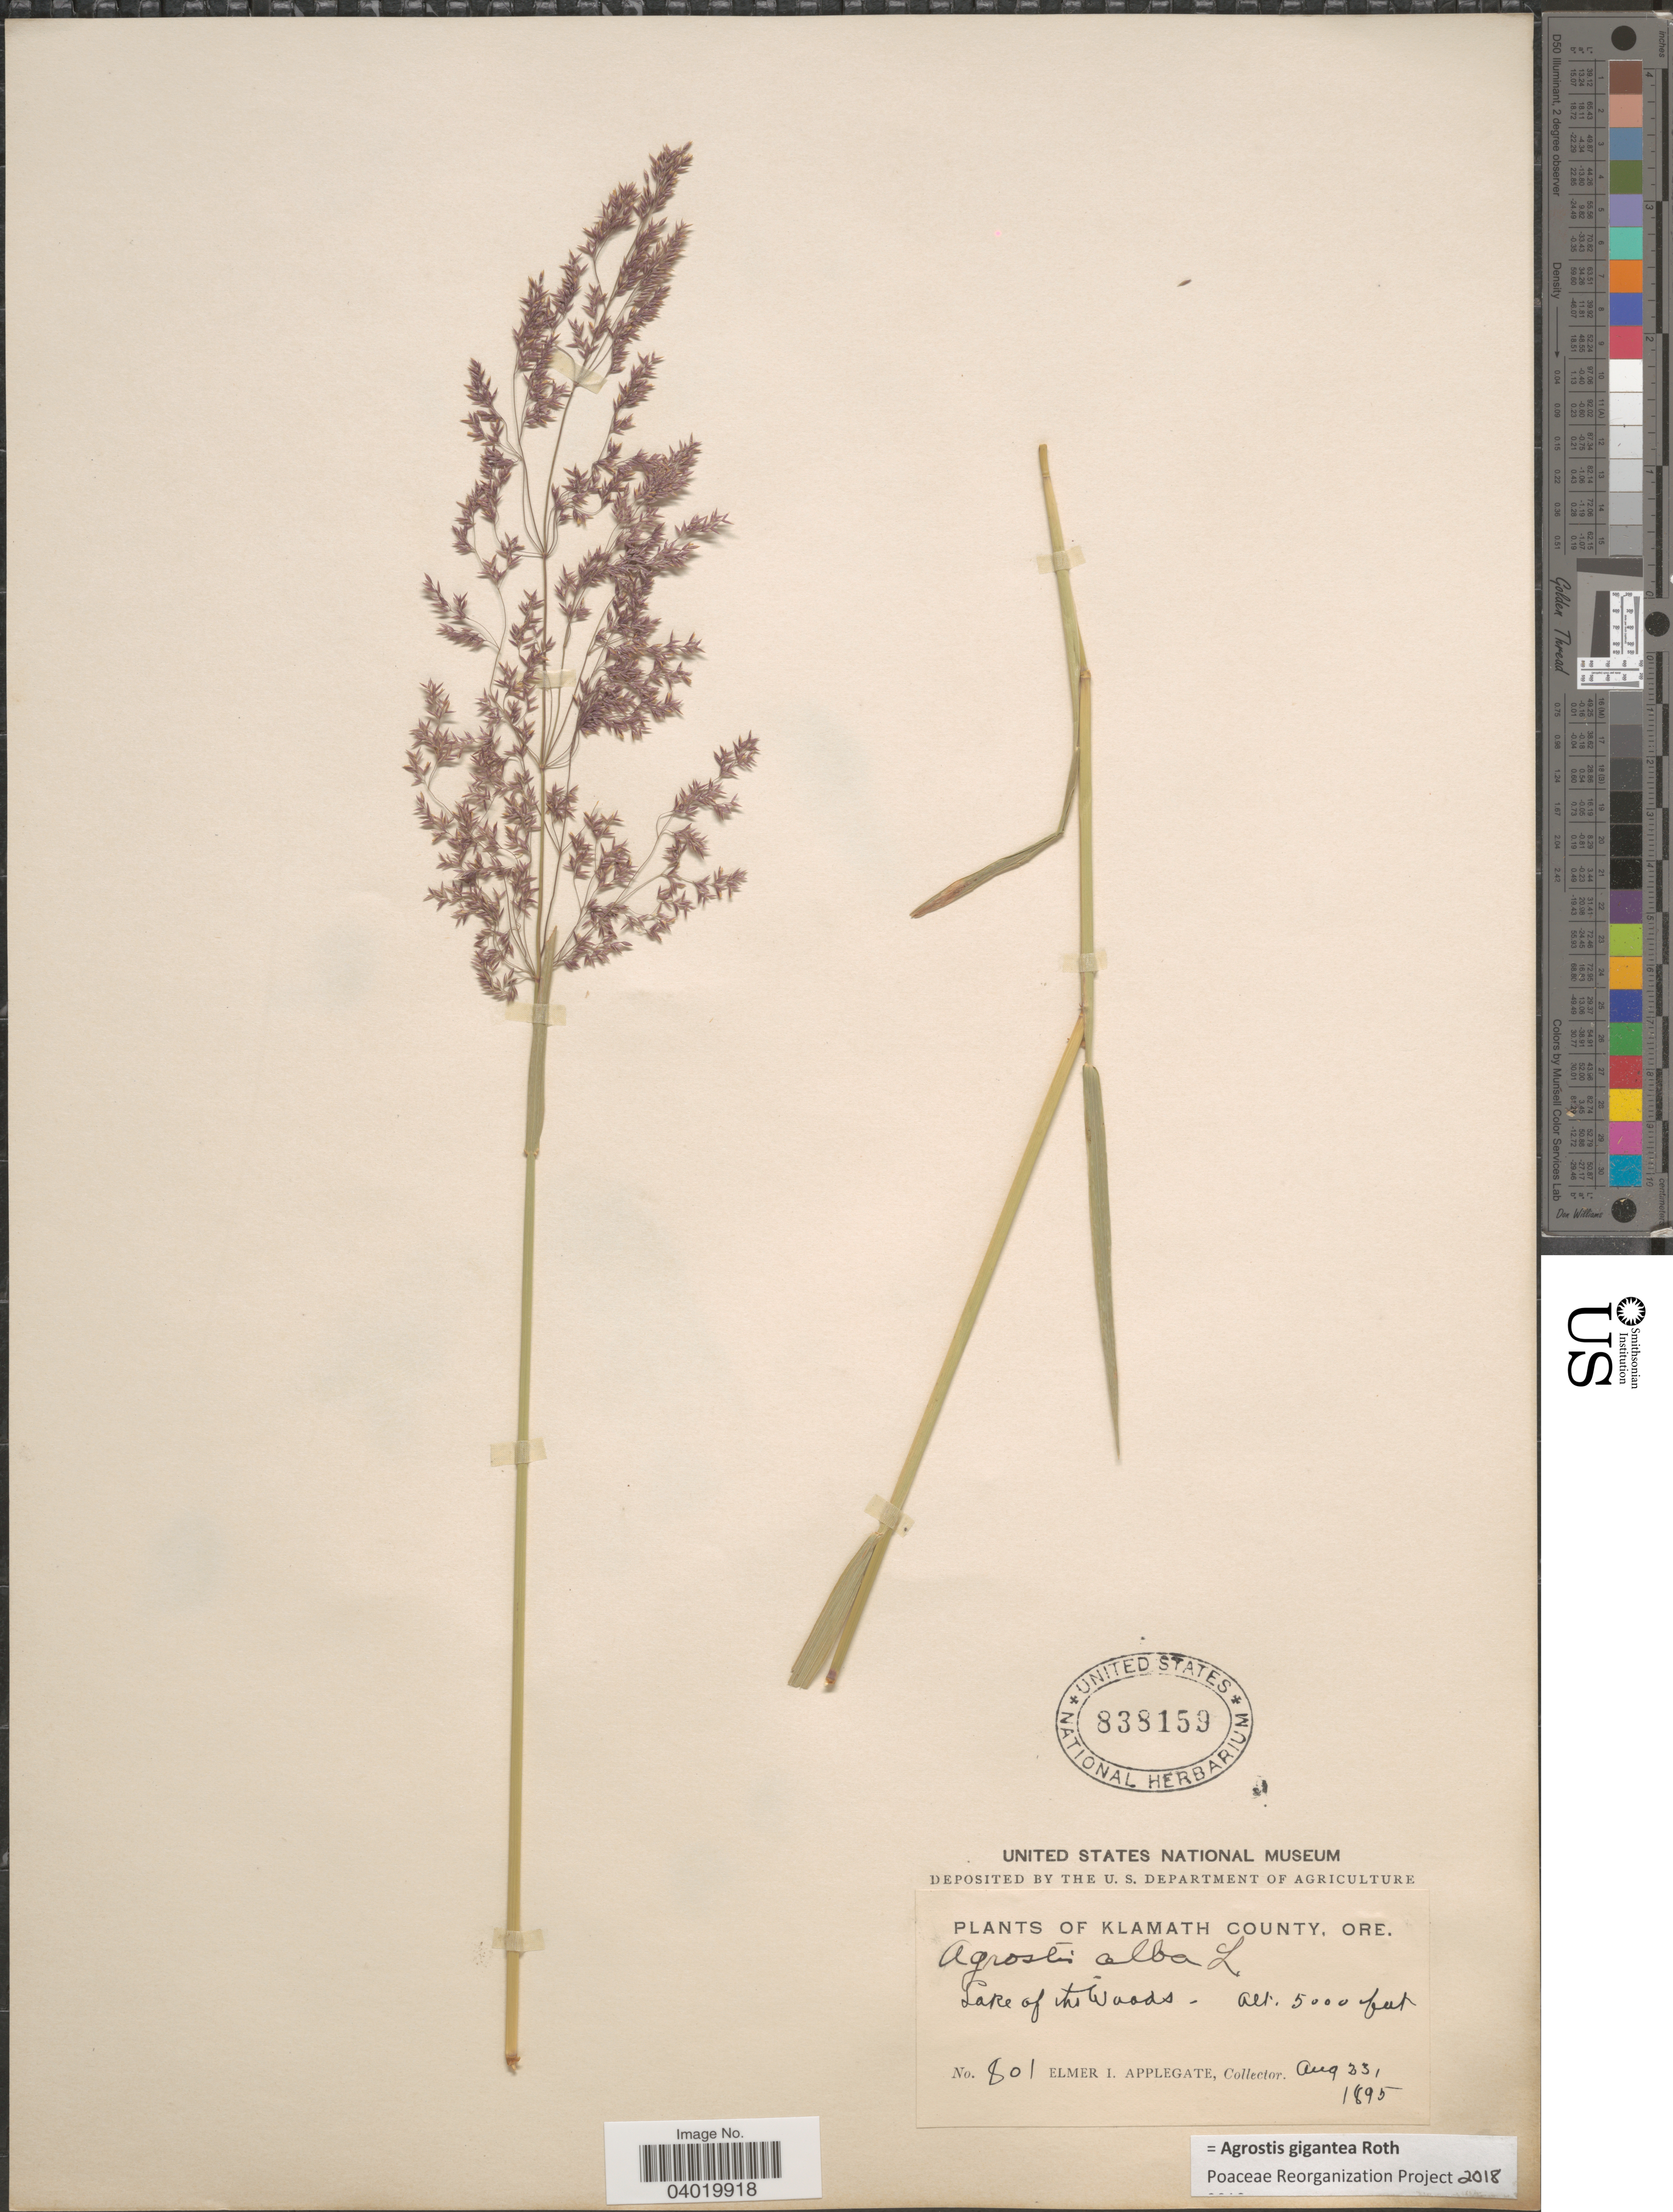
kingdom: Plantae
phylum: Tracheophyta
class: Liliopsida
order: Poales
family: Poaceae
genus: Agrostis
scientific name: Agrostis gigantea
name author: Roth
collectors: E. I. Applegate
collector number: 801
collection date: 1895-08-31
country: United States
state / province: Oregon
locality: Klamath County. Lake of the woods.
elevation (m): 1524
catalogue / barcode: US 838159